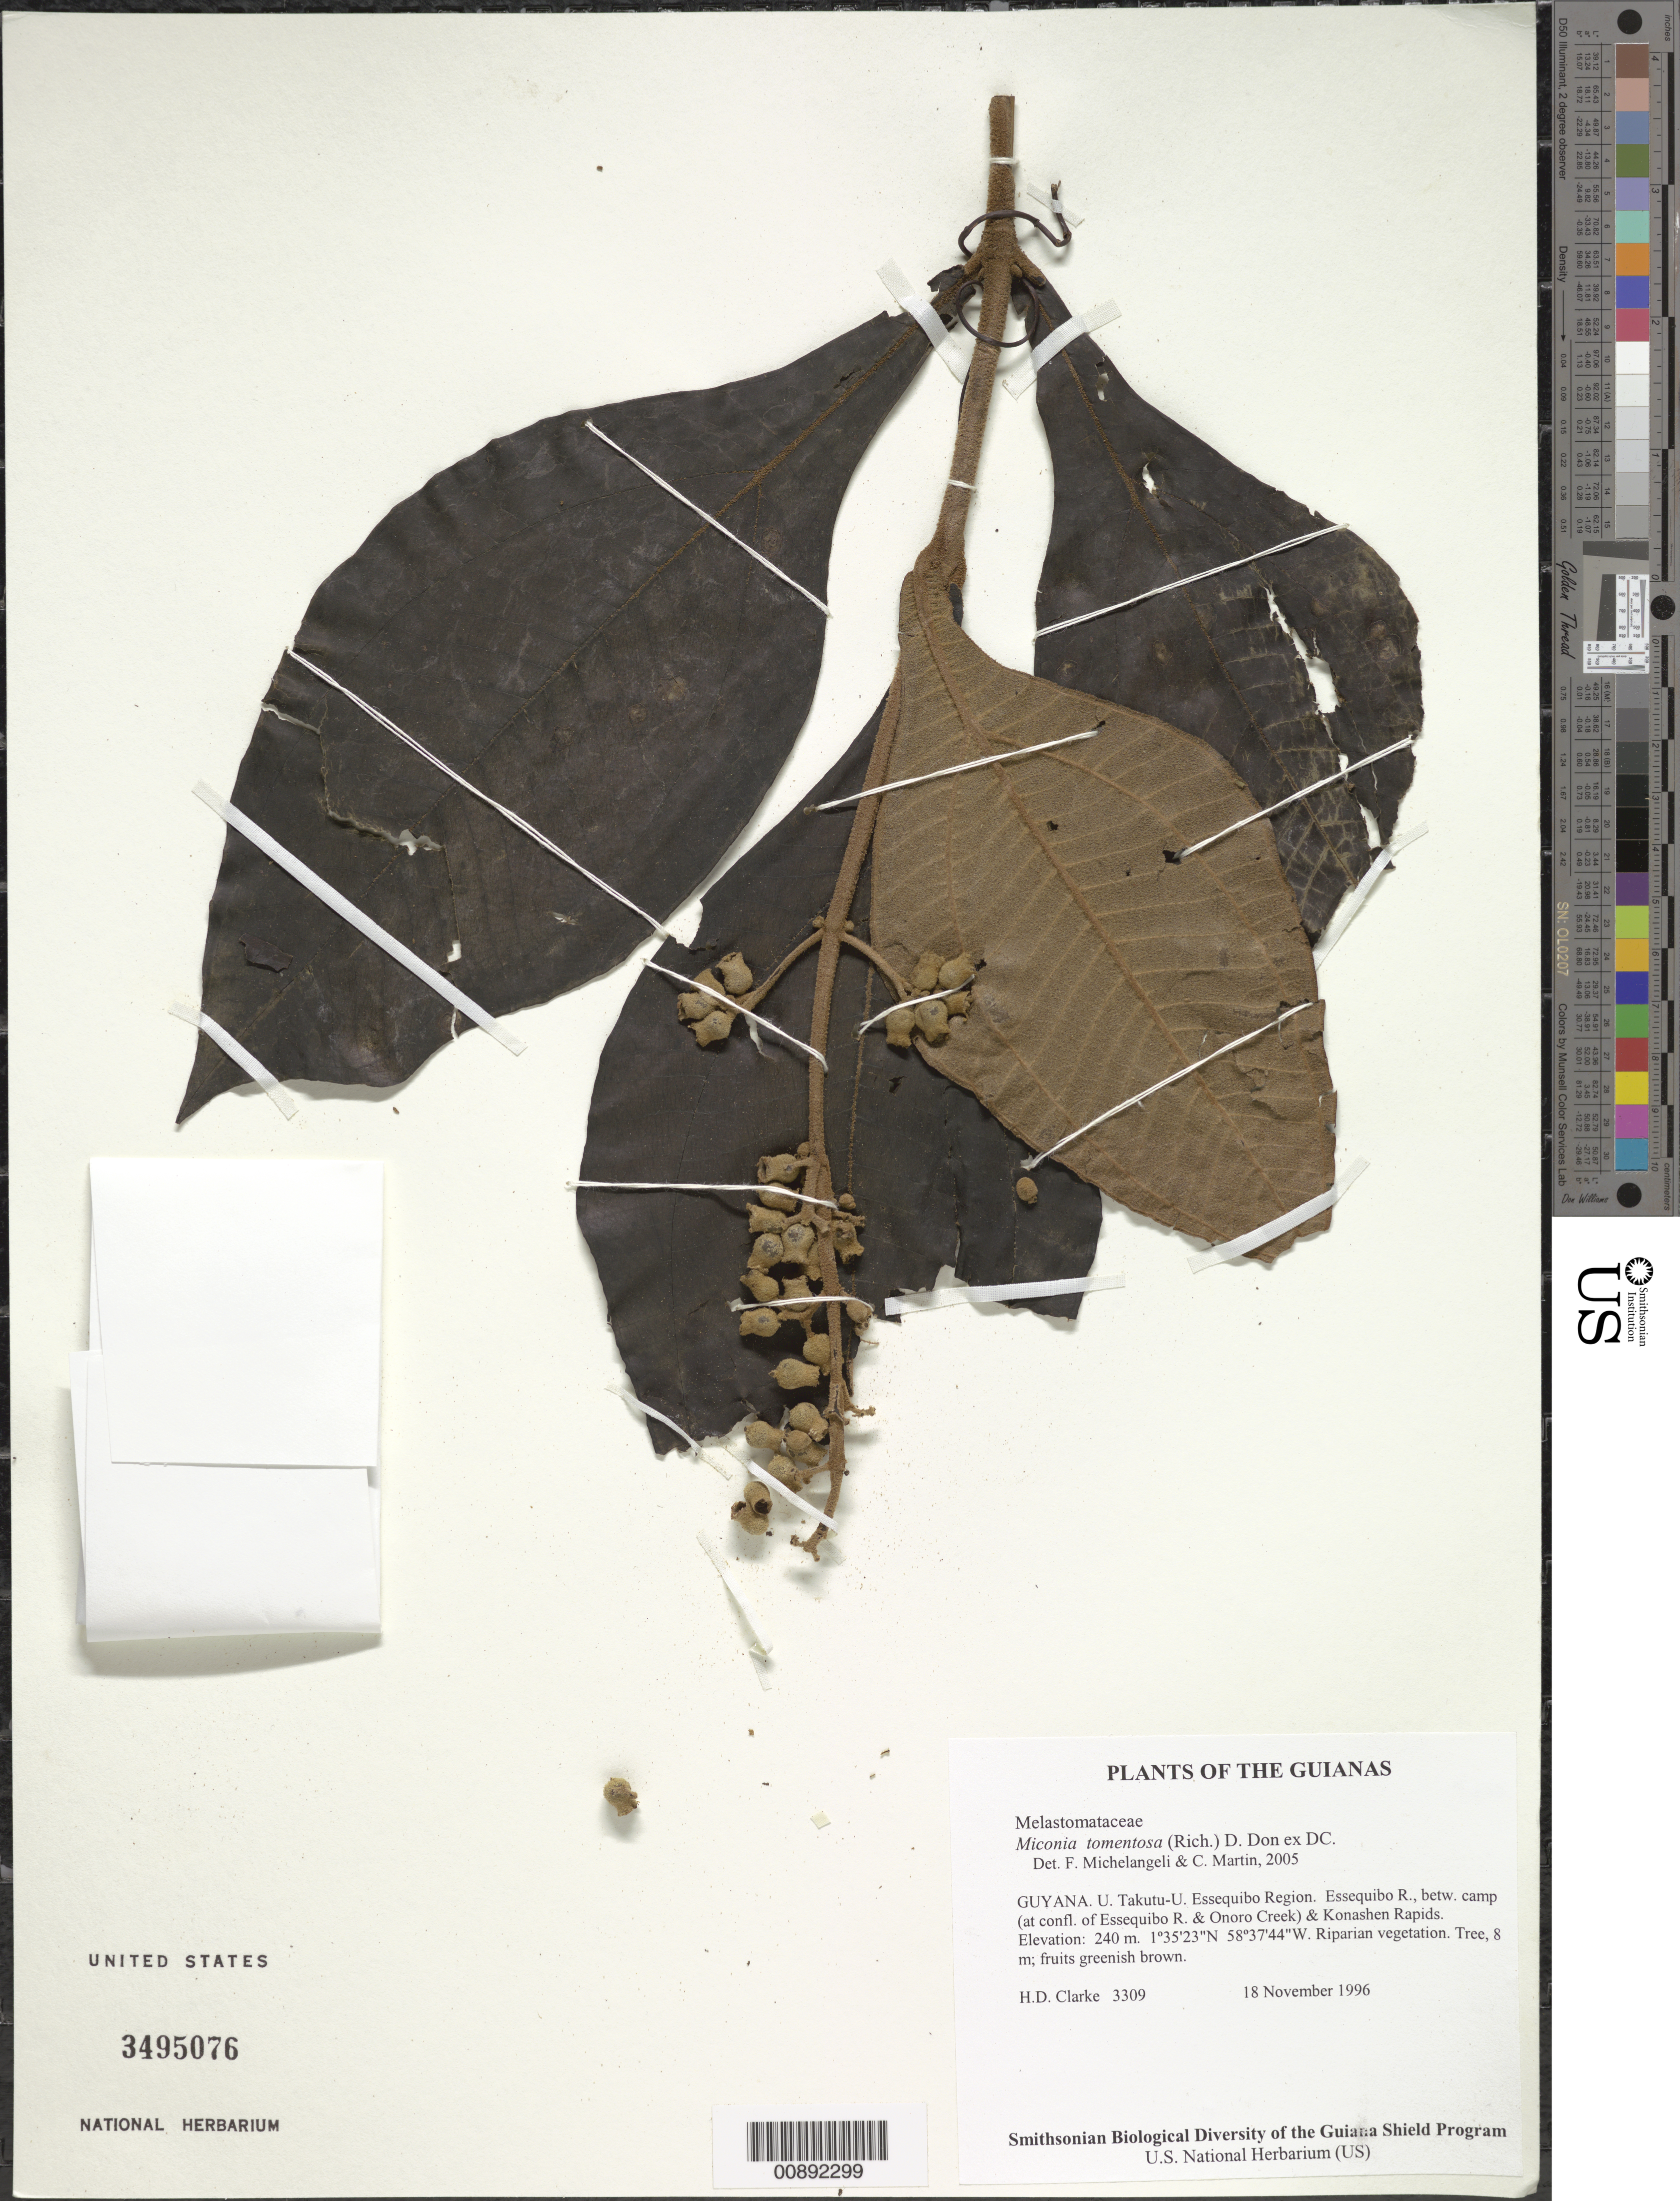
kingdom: Plantae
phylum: Tracheophyta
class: Magnoliopsida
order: Myrtales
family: Melastomataceae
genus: Miconia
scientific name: Miconia tomentosa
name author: (Rich.) D. Don ex DC.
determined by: Almeda, F.; Penneys, D. S.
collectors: H. D. Clarke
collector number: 3309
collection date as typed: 18 November 1996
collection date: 1996-11-18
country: Guyana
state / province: U. Takutu-U. Essequibo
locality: Essequibo R., betw. camp (at confl. of Essequibo R. & Onoro Creek) & Konashen Rapids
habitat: Riparian vegetation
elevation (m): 240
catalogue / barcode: US 3495076